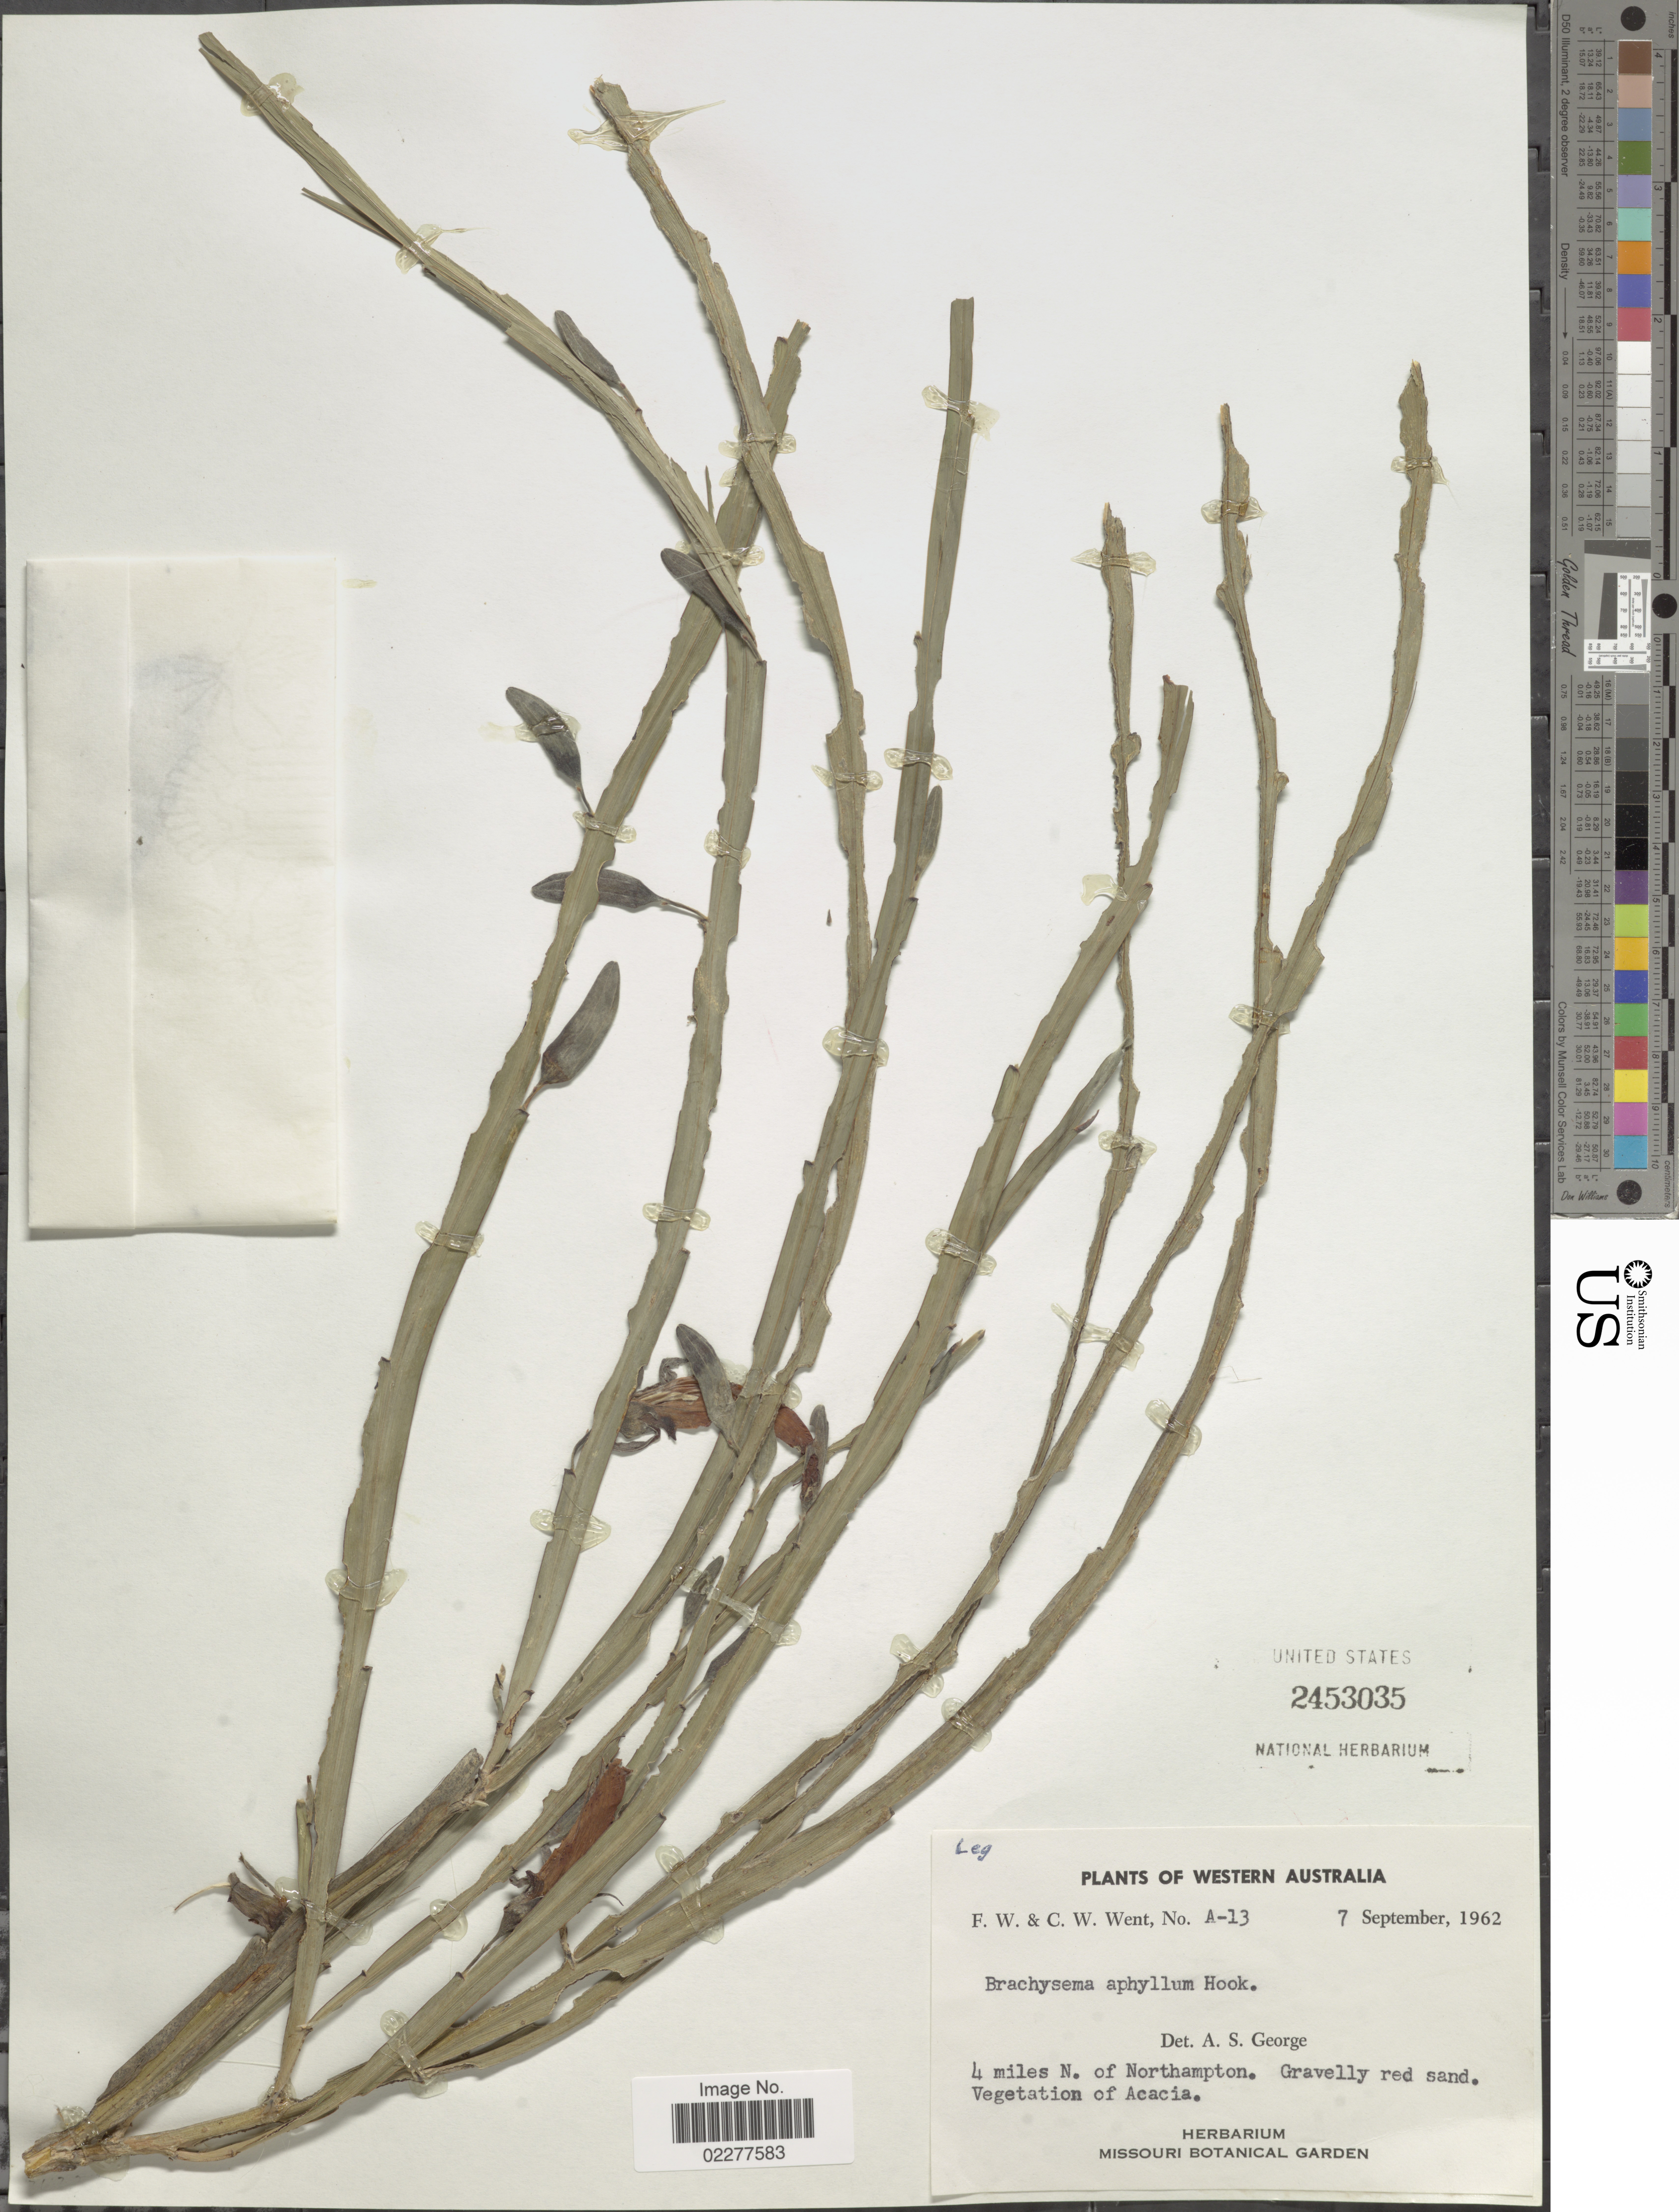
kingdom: Plantae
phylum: Tracheophyta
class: Magnoliopsida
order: Fabales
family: Fabaceae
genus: Leptosema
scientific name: Leptosema aphyllum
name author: (Hook.) Crisp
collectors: F. W. Went & C. W. Went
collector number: A-13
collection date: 1962-09-07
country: Australia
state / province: Western Australia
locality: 4 miles N of Northampton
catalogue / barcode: US 2453035